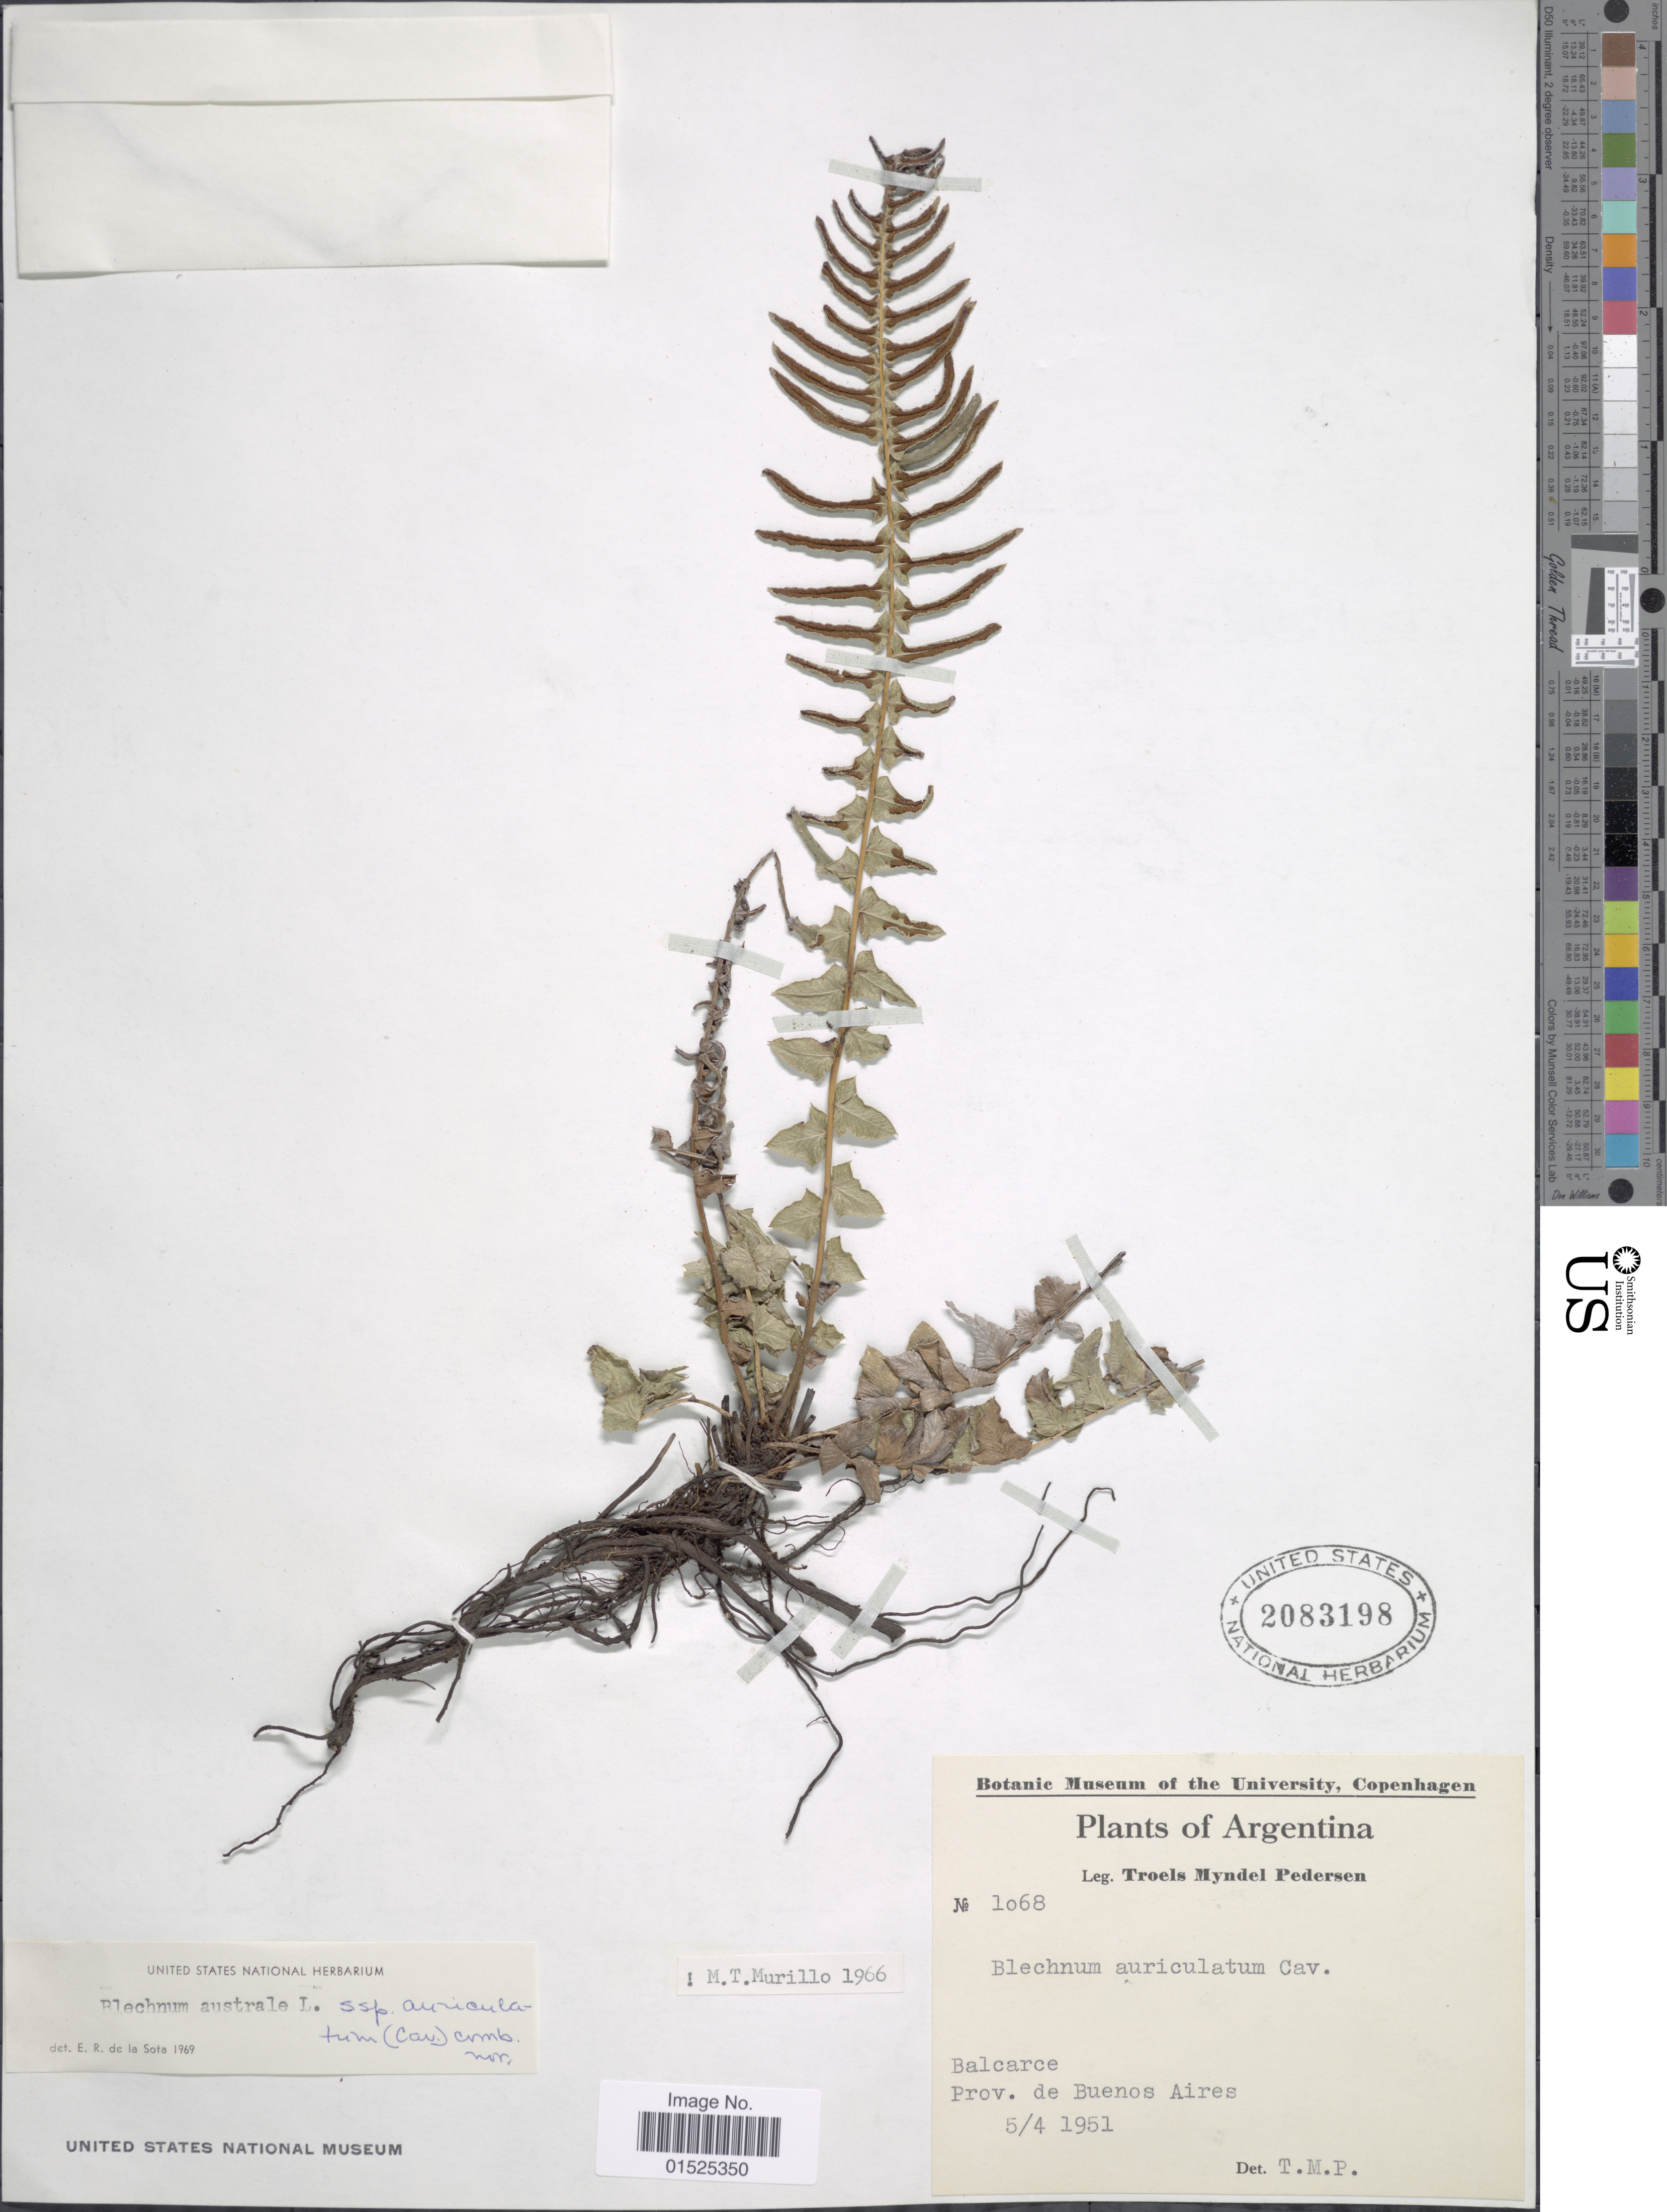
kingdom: Plantae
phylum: Tracheophyta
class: Polypodiopsida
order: Polypodiales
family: Blechnaceae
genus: Blechnum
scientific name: Blechnum australe subsp. auriculatum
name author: (Cav.) de la Sota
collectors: T. Pederson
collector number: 1o68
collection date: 1951-04-05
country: Argentina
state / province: Buenos Aires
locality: Balcarce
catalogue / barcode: US 2083198